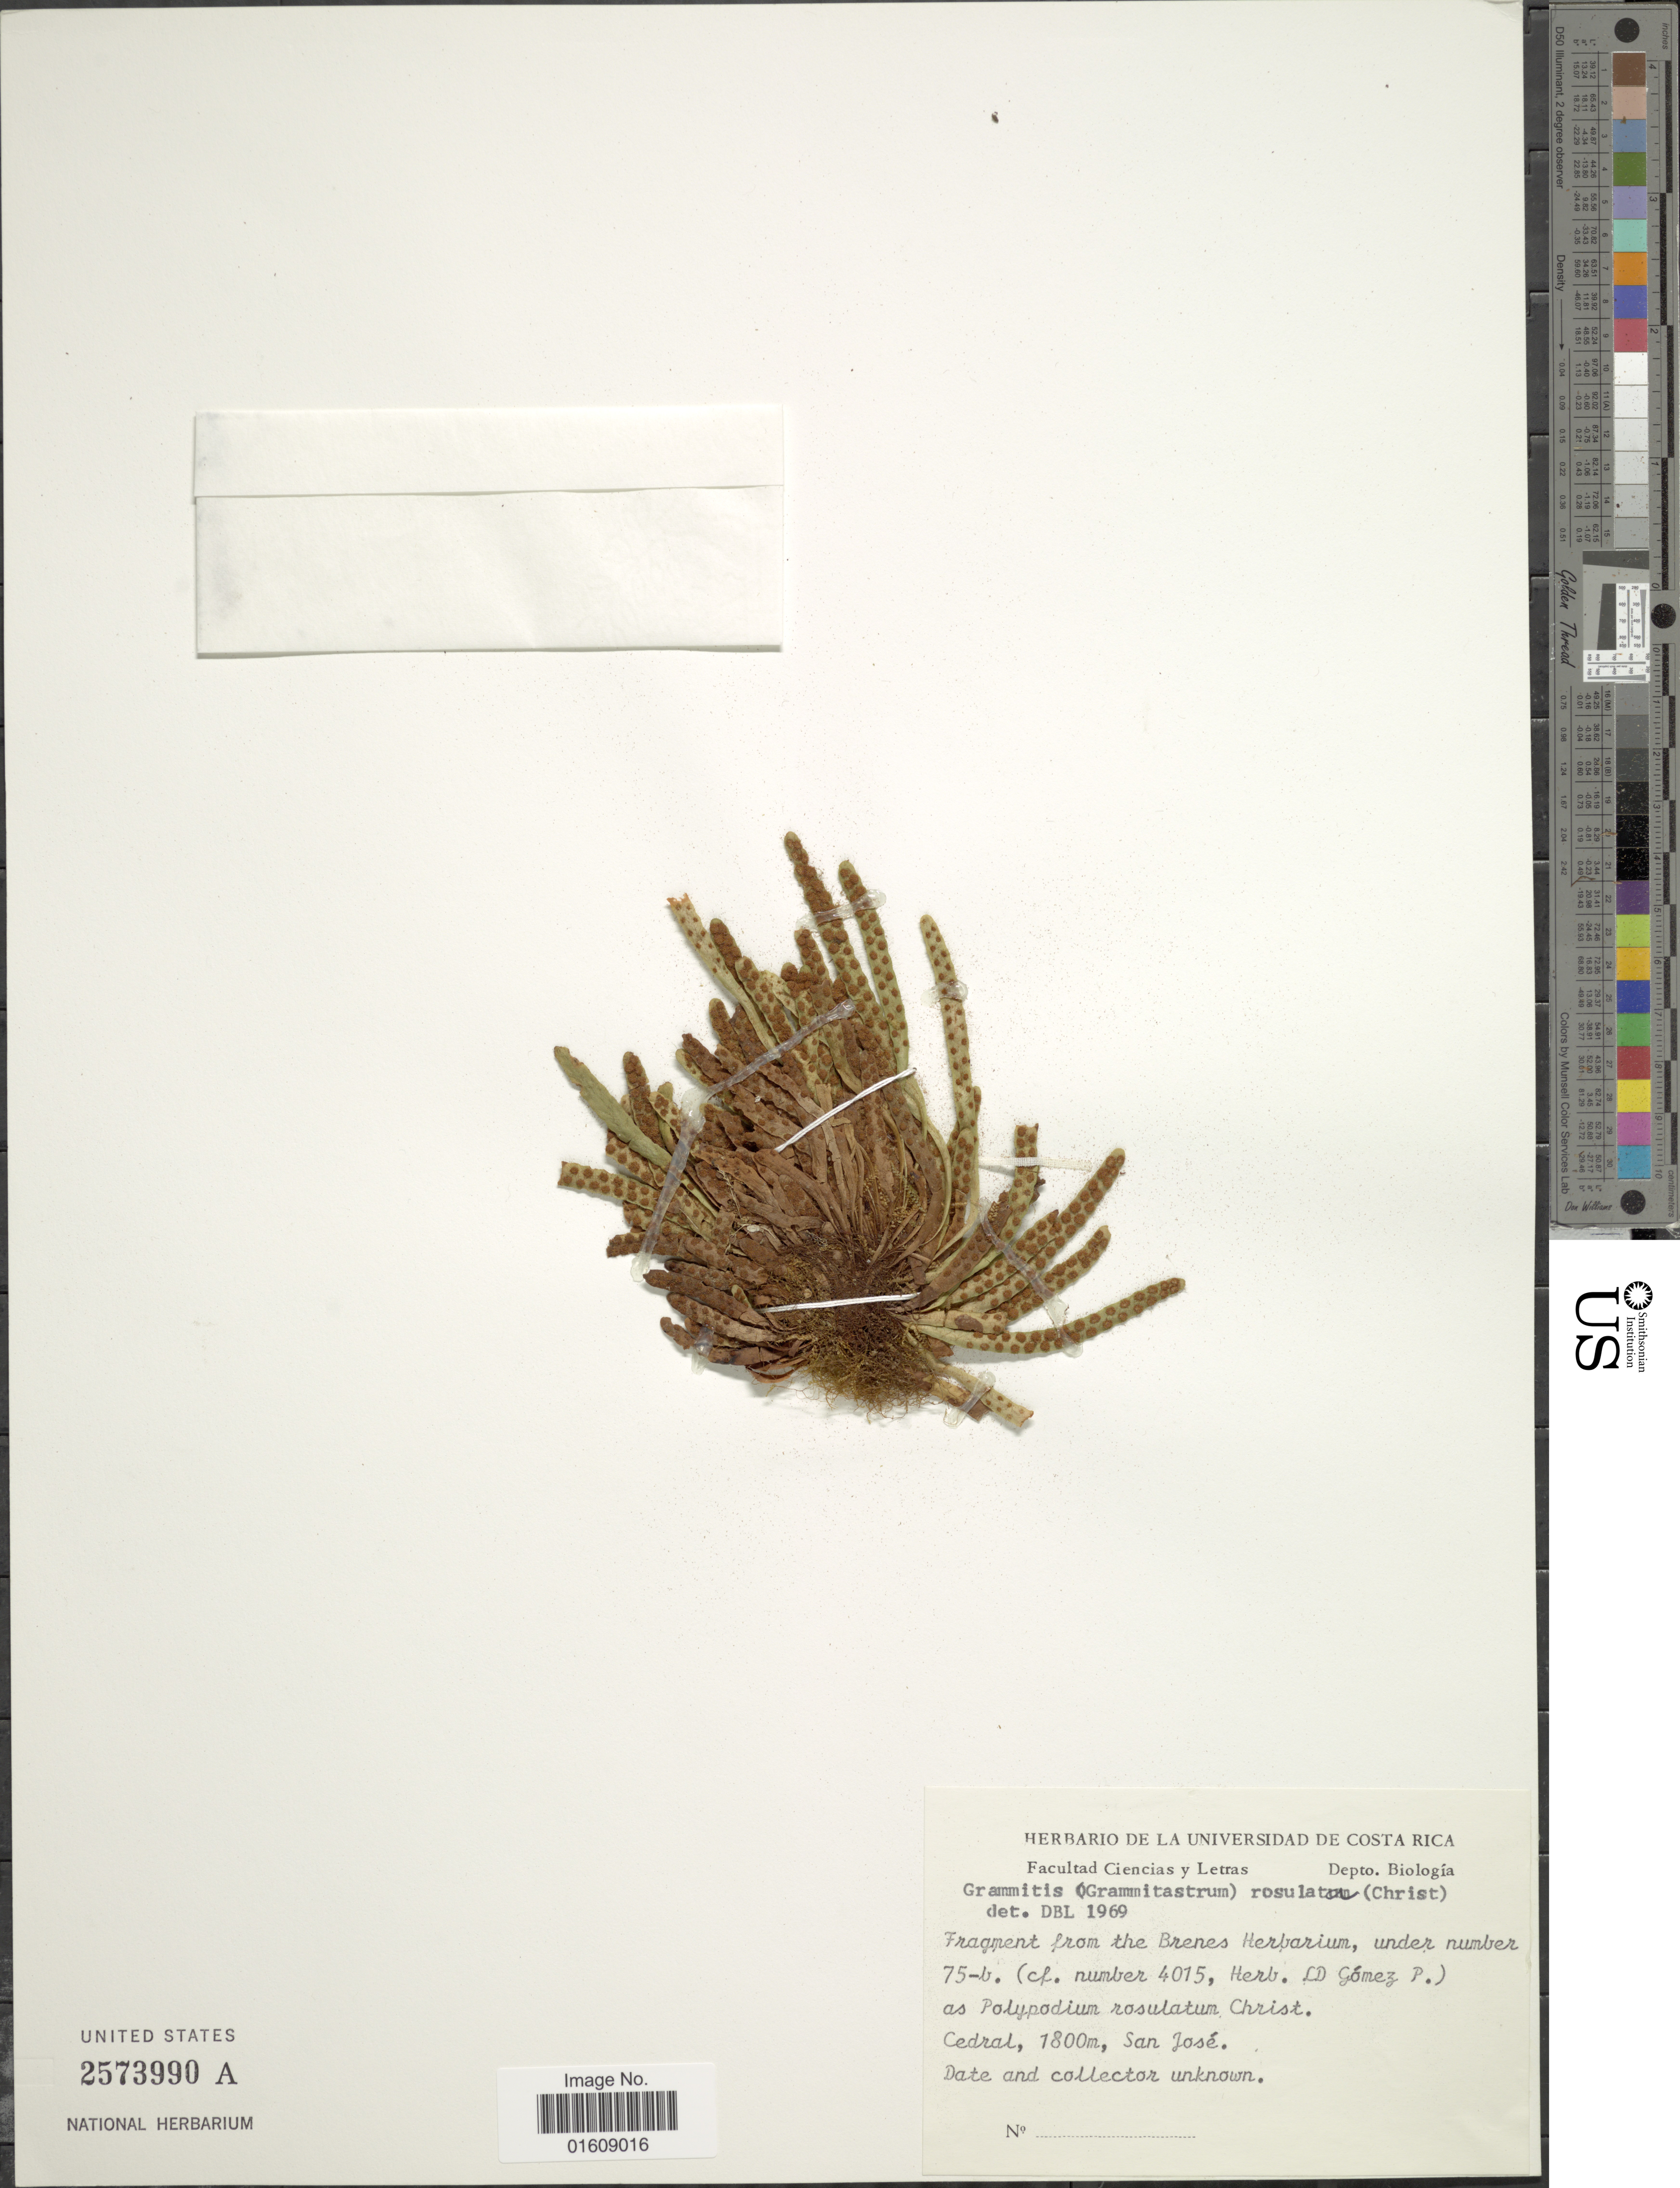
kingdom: Plantae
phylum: Tracheophyta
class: Polypodiopsida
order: Polypodiales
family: Polypodiaceae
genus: Enterosora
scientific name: Enterosora parietina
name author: (Klotzsch) L.E. Bishop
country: Costa Rica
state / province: San José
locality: Depto. Biología, Cedral, San José.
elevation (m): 1800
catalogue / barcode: US 2573990A